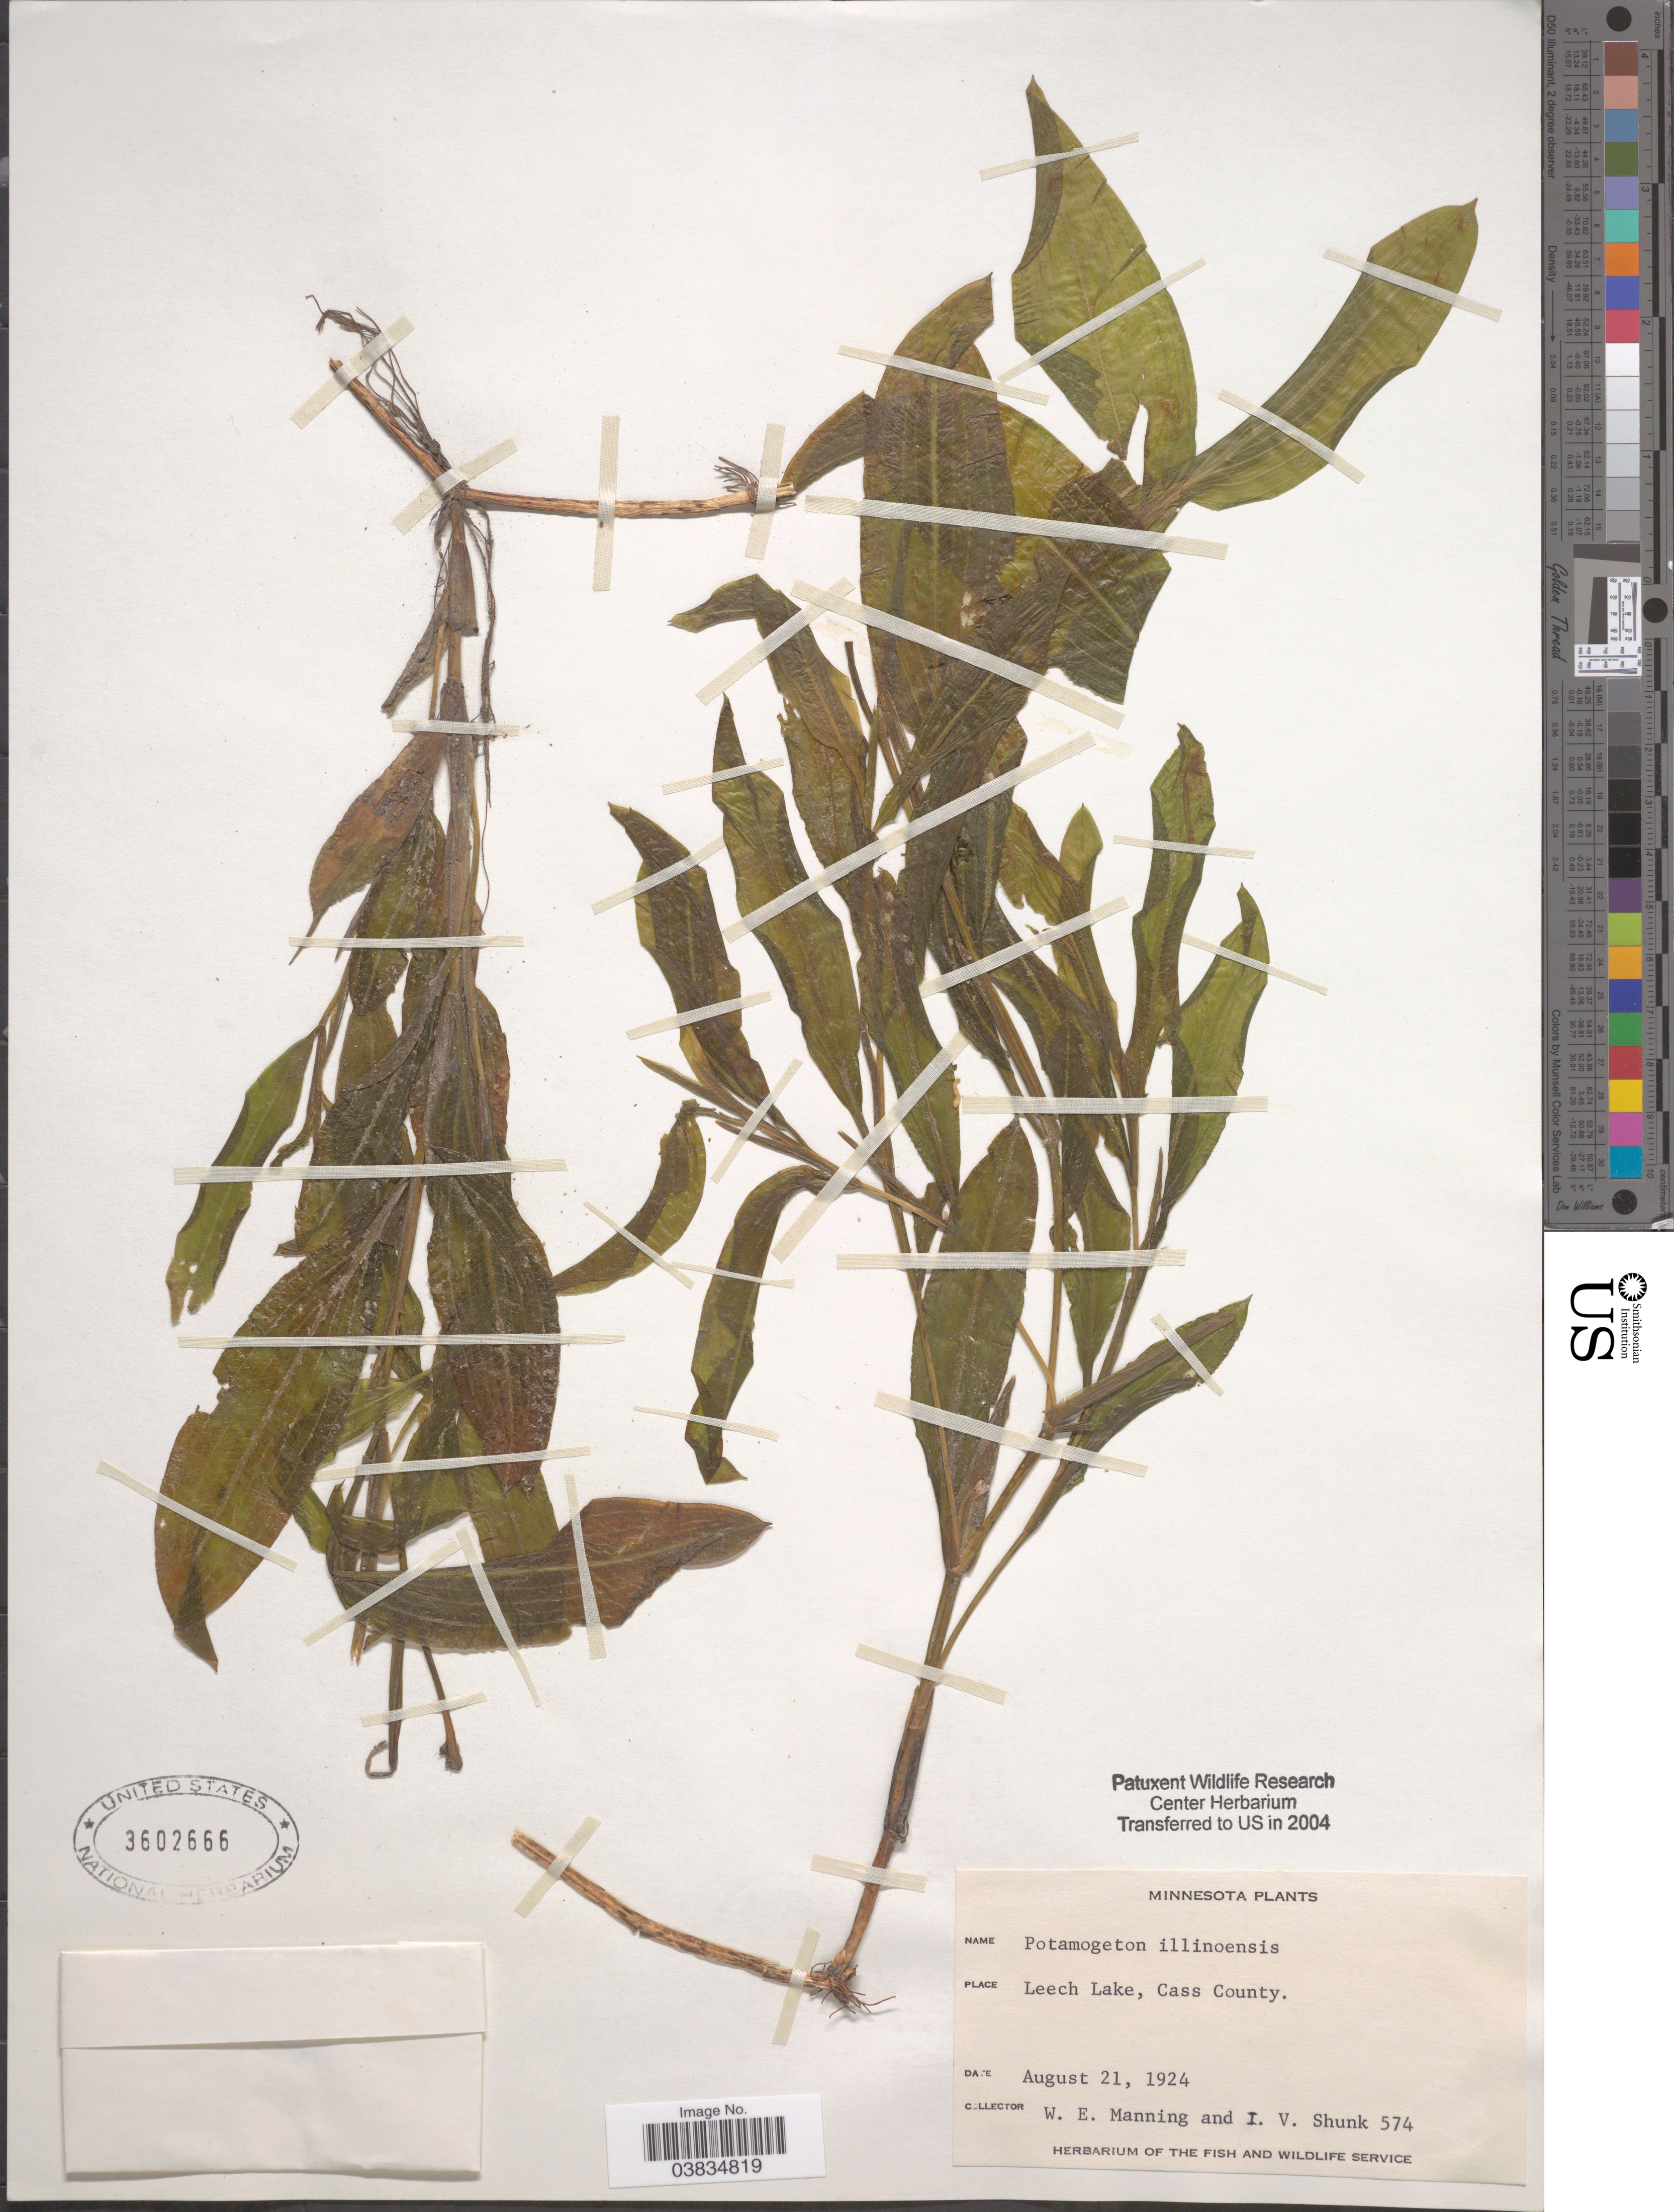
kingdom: Plantae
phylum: Tracheophyta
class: Liliopsida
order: Alismatales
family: Potamogetonaceae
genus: Potamogeton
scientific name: Potamogeton illinoensis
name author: Morong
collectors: W. Manning & I. Shunk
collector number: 574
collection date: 1924-08-21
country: United States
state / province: Minnesota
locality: Leech Lake, Cass County.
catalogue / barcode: US 3602666